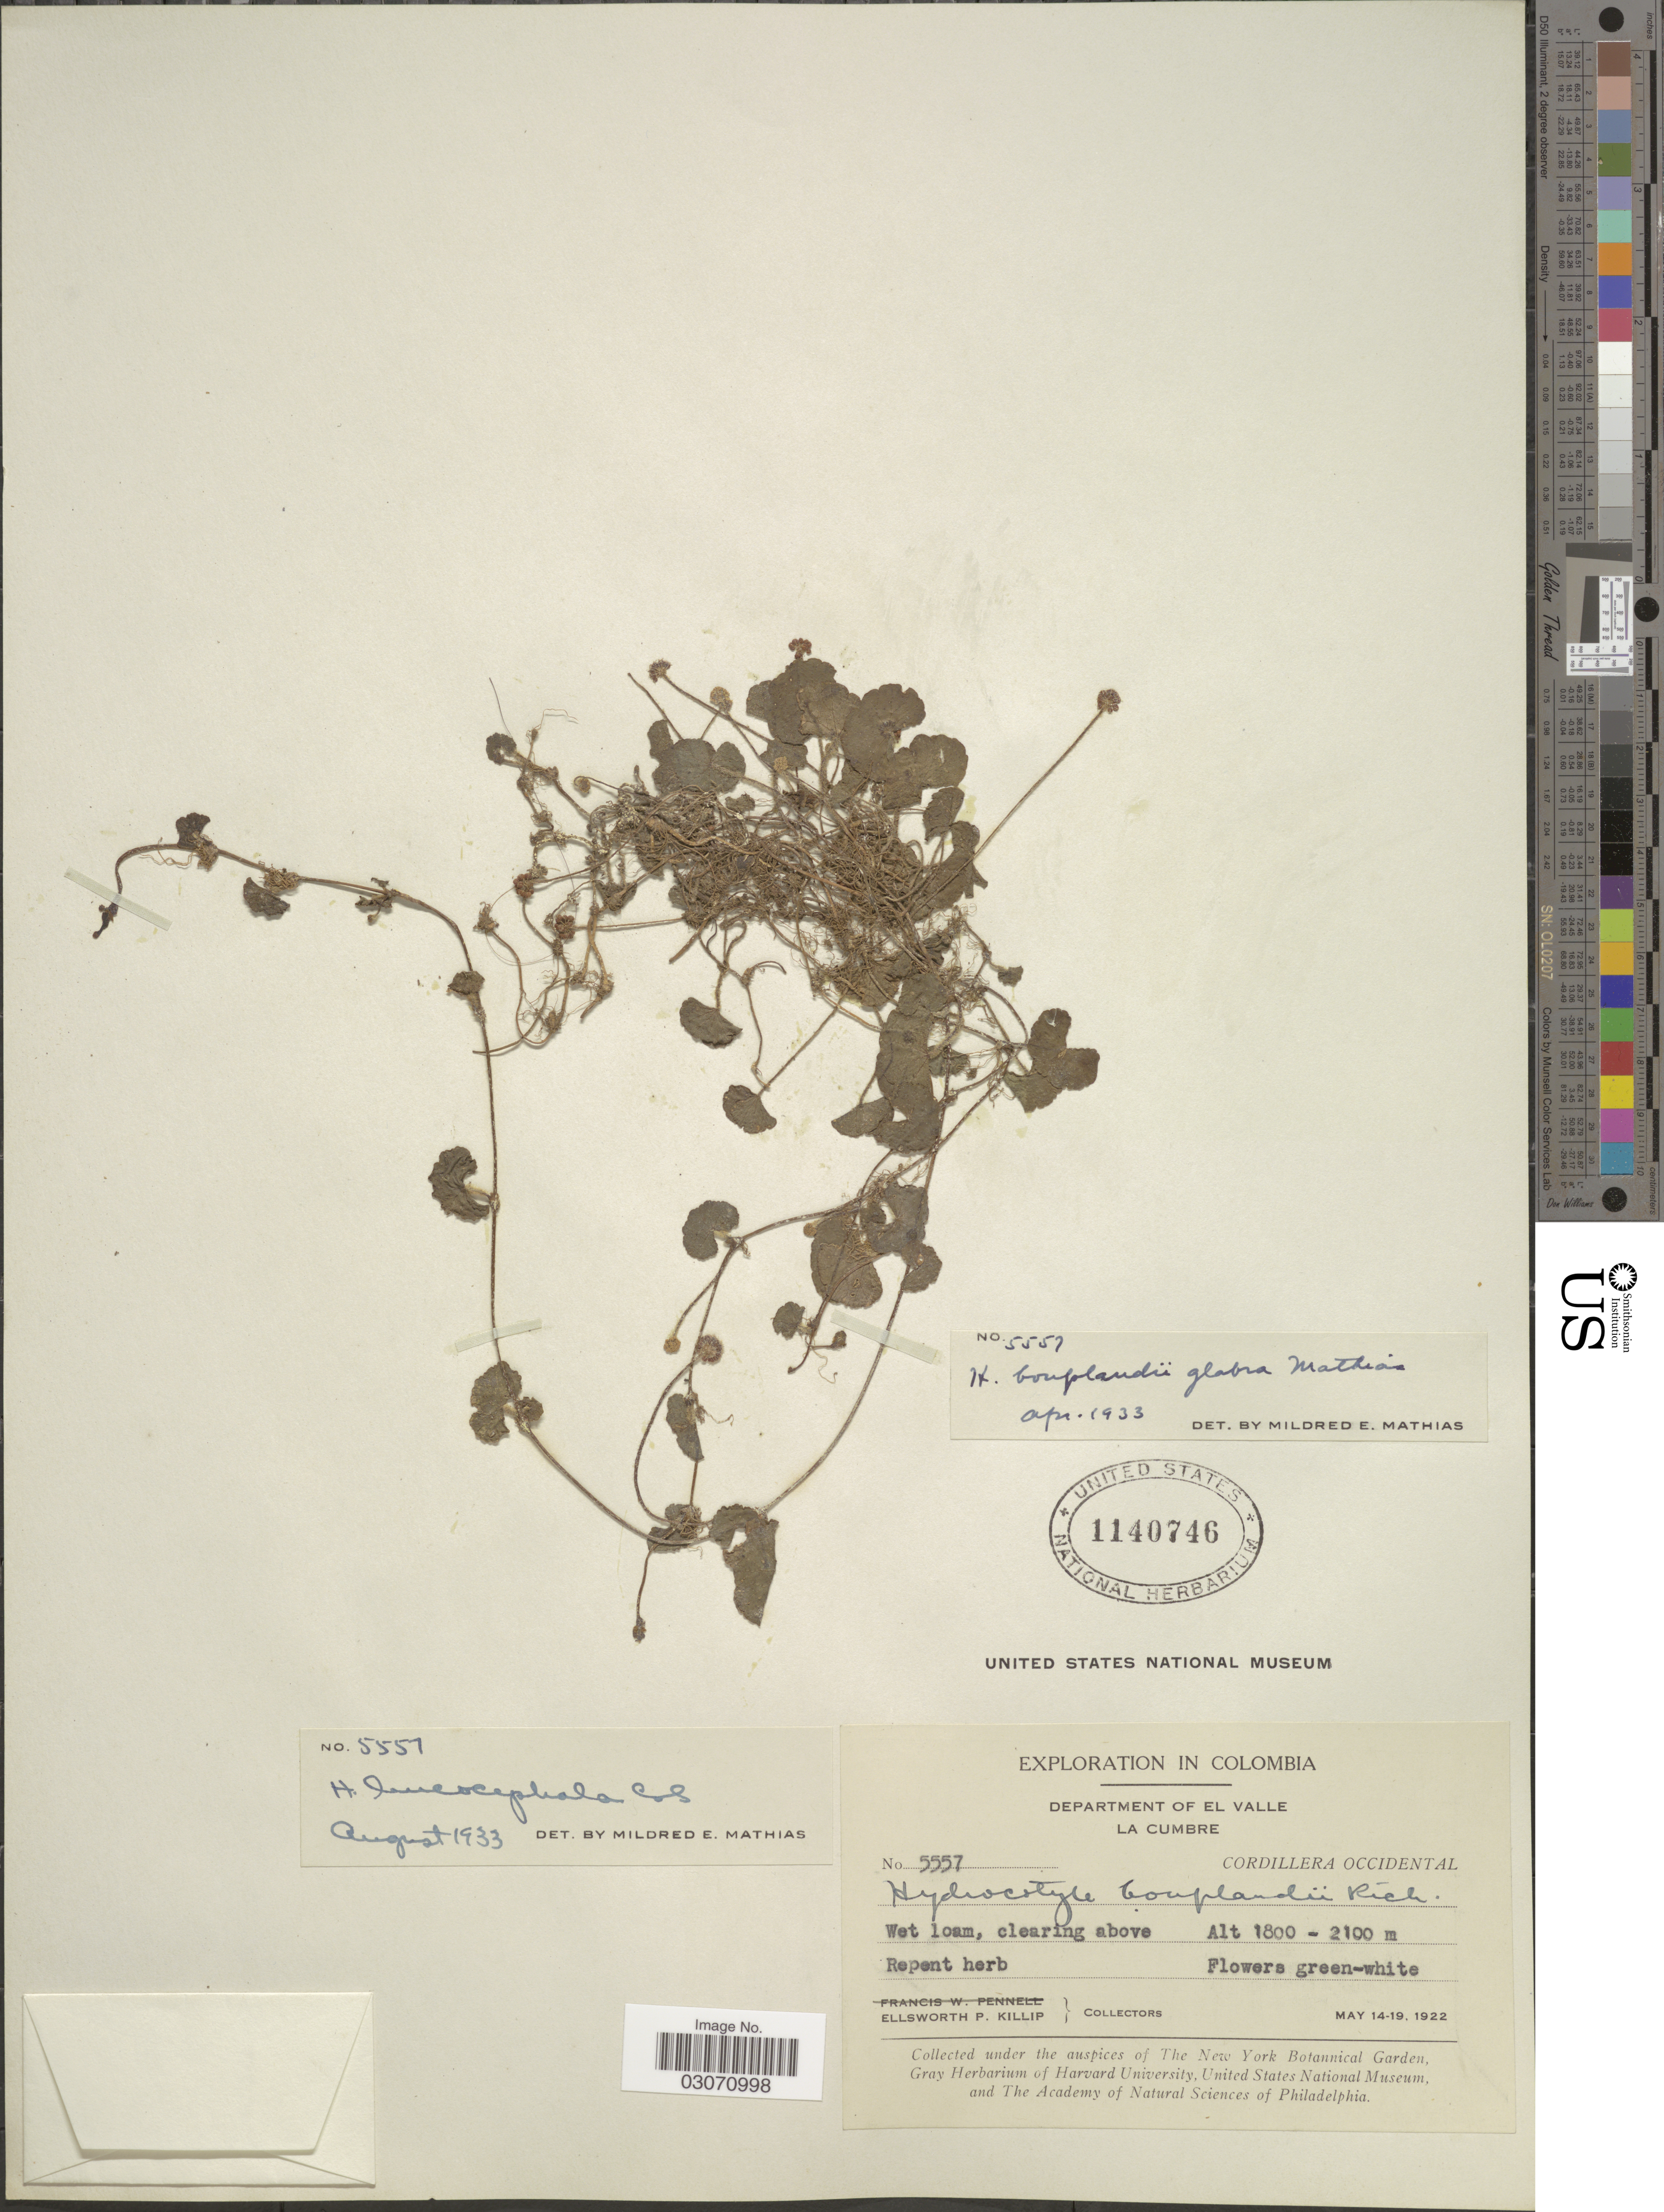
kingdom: Plantae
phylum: Tracheophyta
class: Magnoliopsida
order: Apiales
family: Araliaceae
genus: Hydrocotyle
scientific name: Hydrocotyle leucocephala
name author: Cham. & Schltdl.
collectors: E. P. Killip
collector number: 5557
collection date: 1922-05-14/1922-05-19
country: Colombia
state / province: Valle del Cauca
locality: Department of El Cauca, La Cumbre, Cordillera Occidental.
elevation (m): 1800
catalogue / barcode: US 1140746